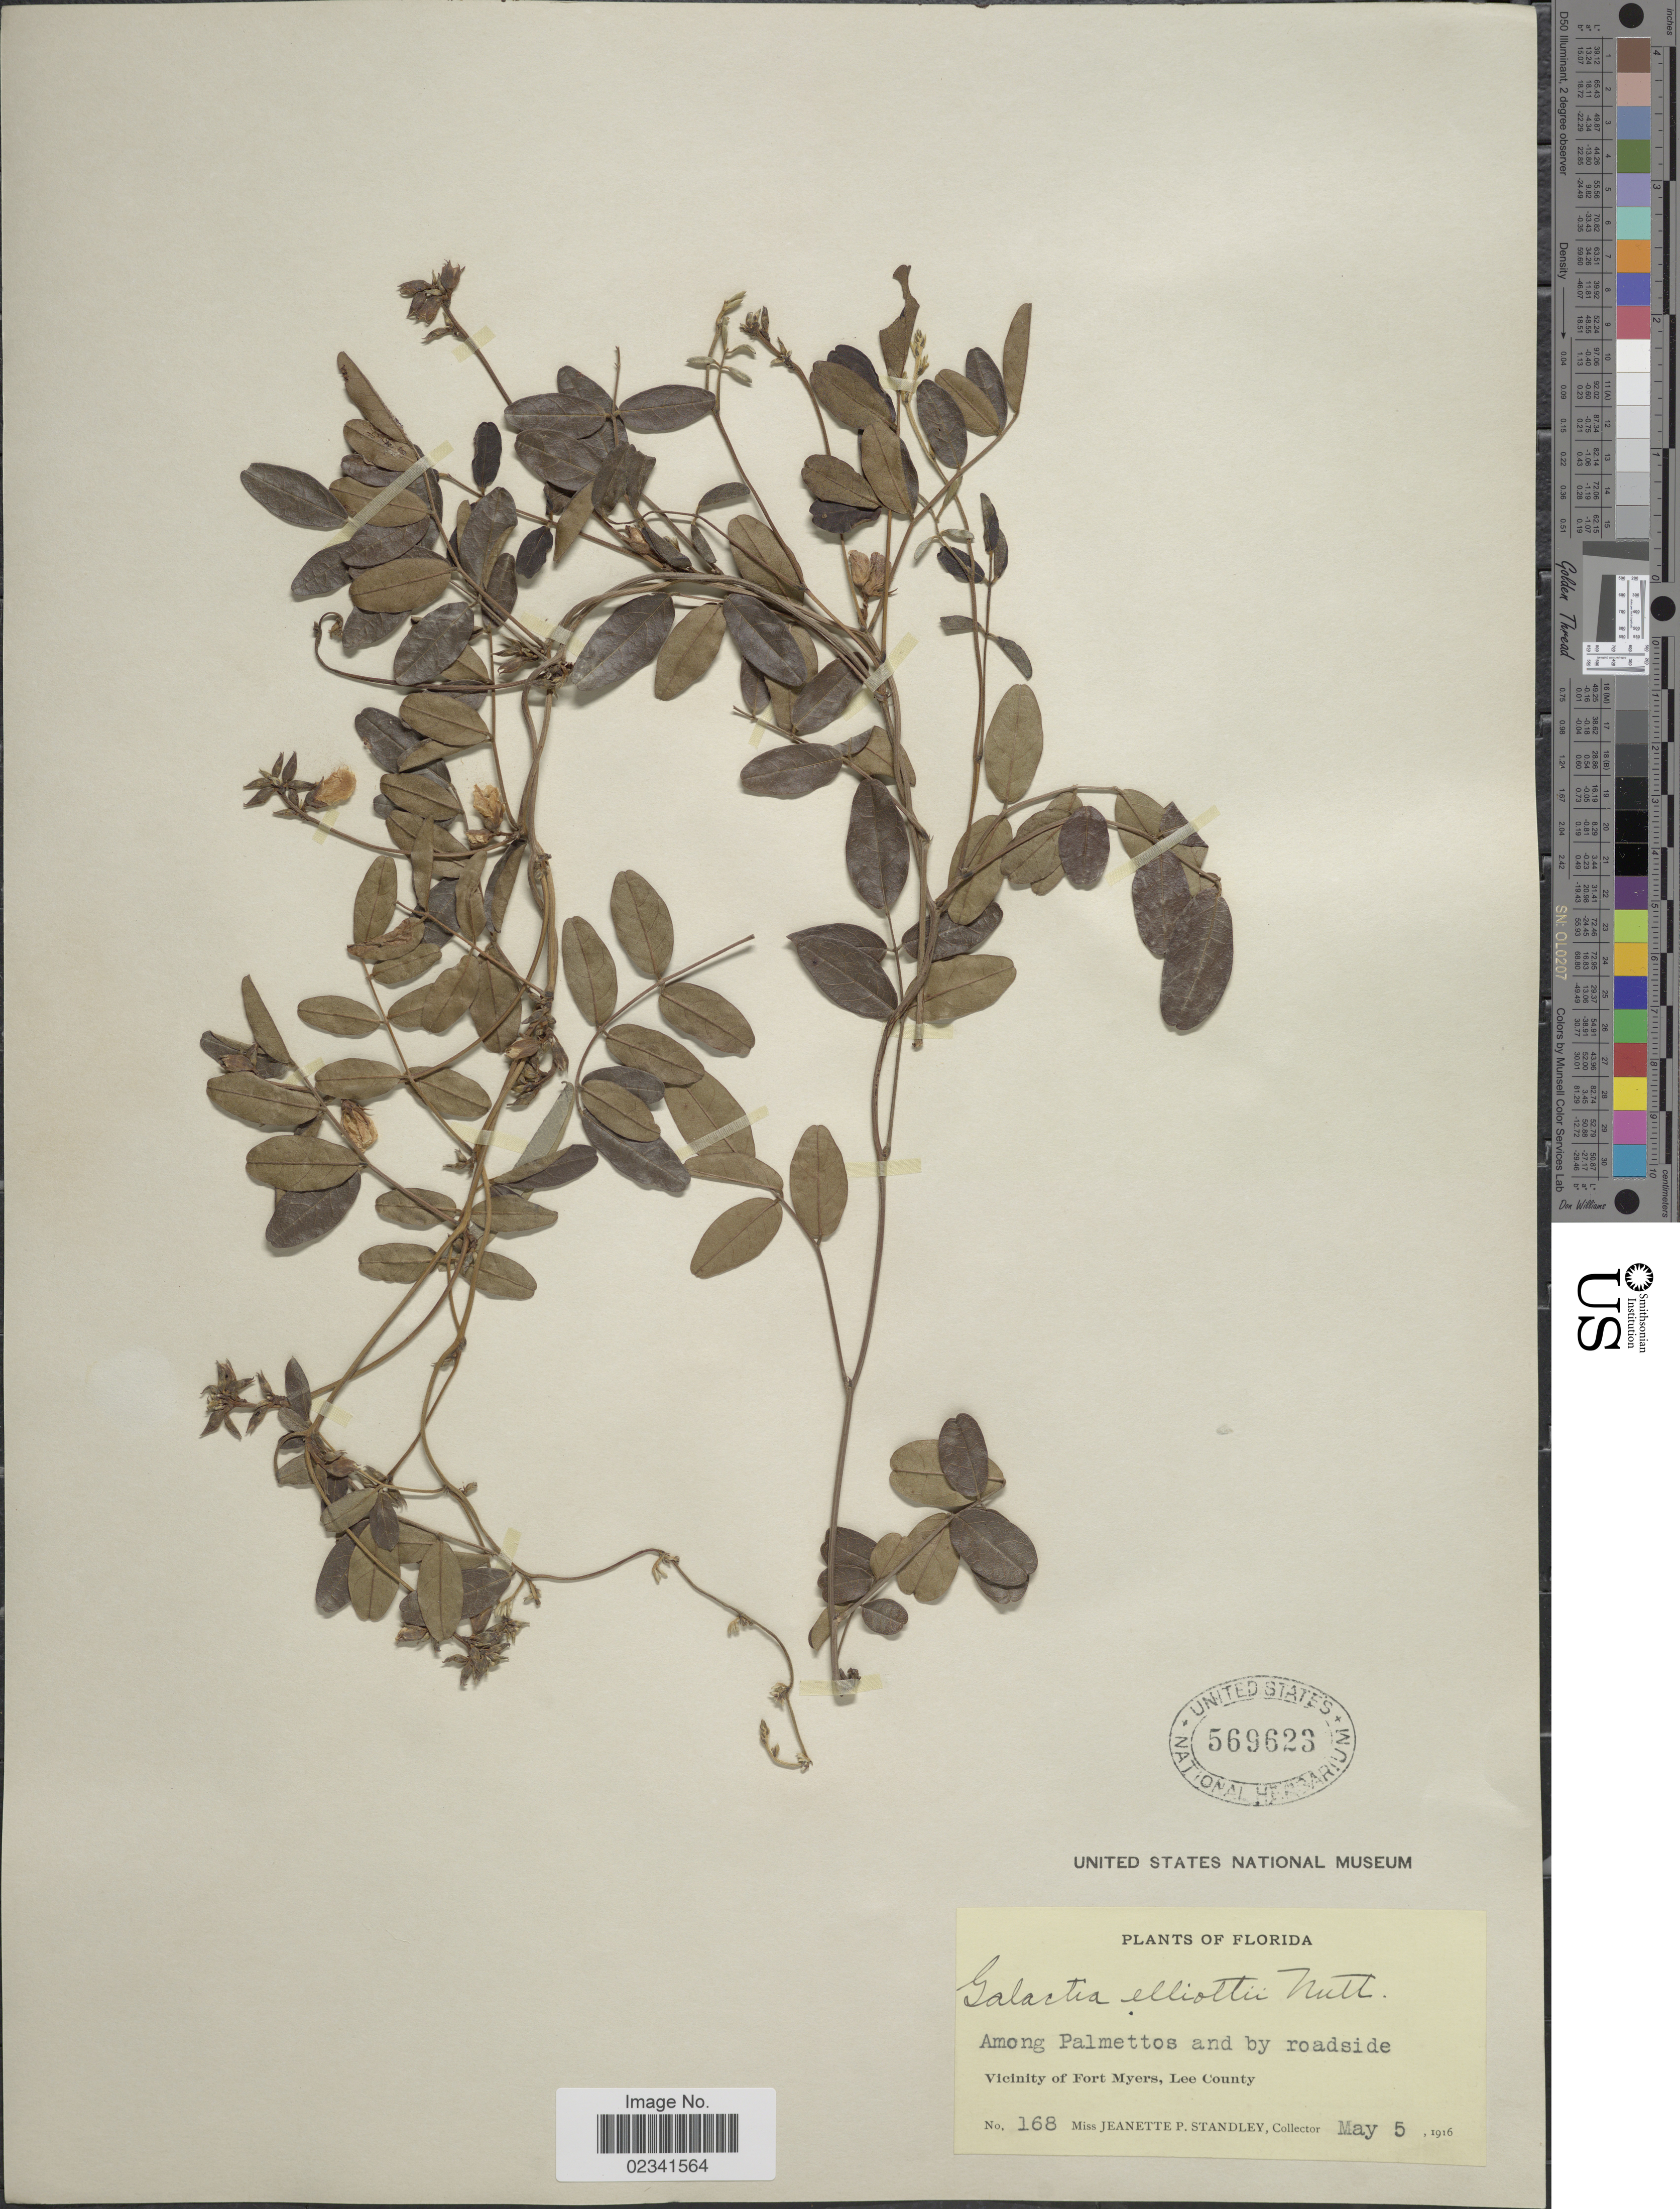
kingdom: Plantae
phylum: Tracheophyta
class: Magnoliopsida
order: Fabales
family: Fabaceae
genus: Galactia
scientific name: Galactia elliottii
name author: Nutt.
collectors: J. P. Standley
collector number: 168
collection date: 1916-05-05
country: United States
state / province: Florida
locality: Among Palmettos and by roadside, Vicinity of Fort Myers, Lee County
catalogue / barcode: US 569623